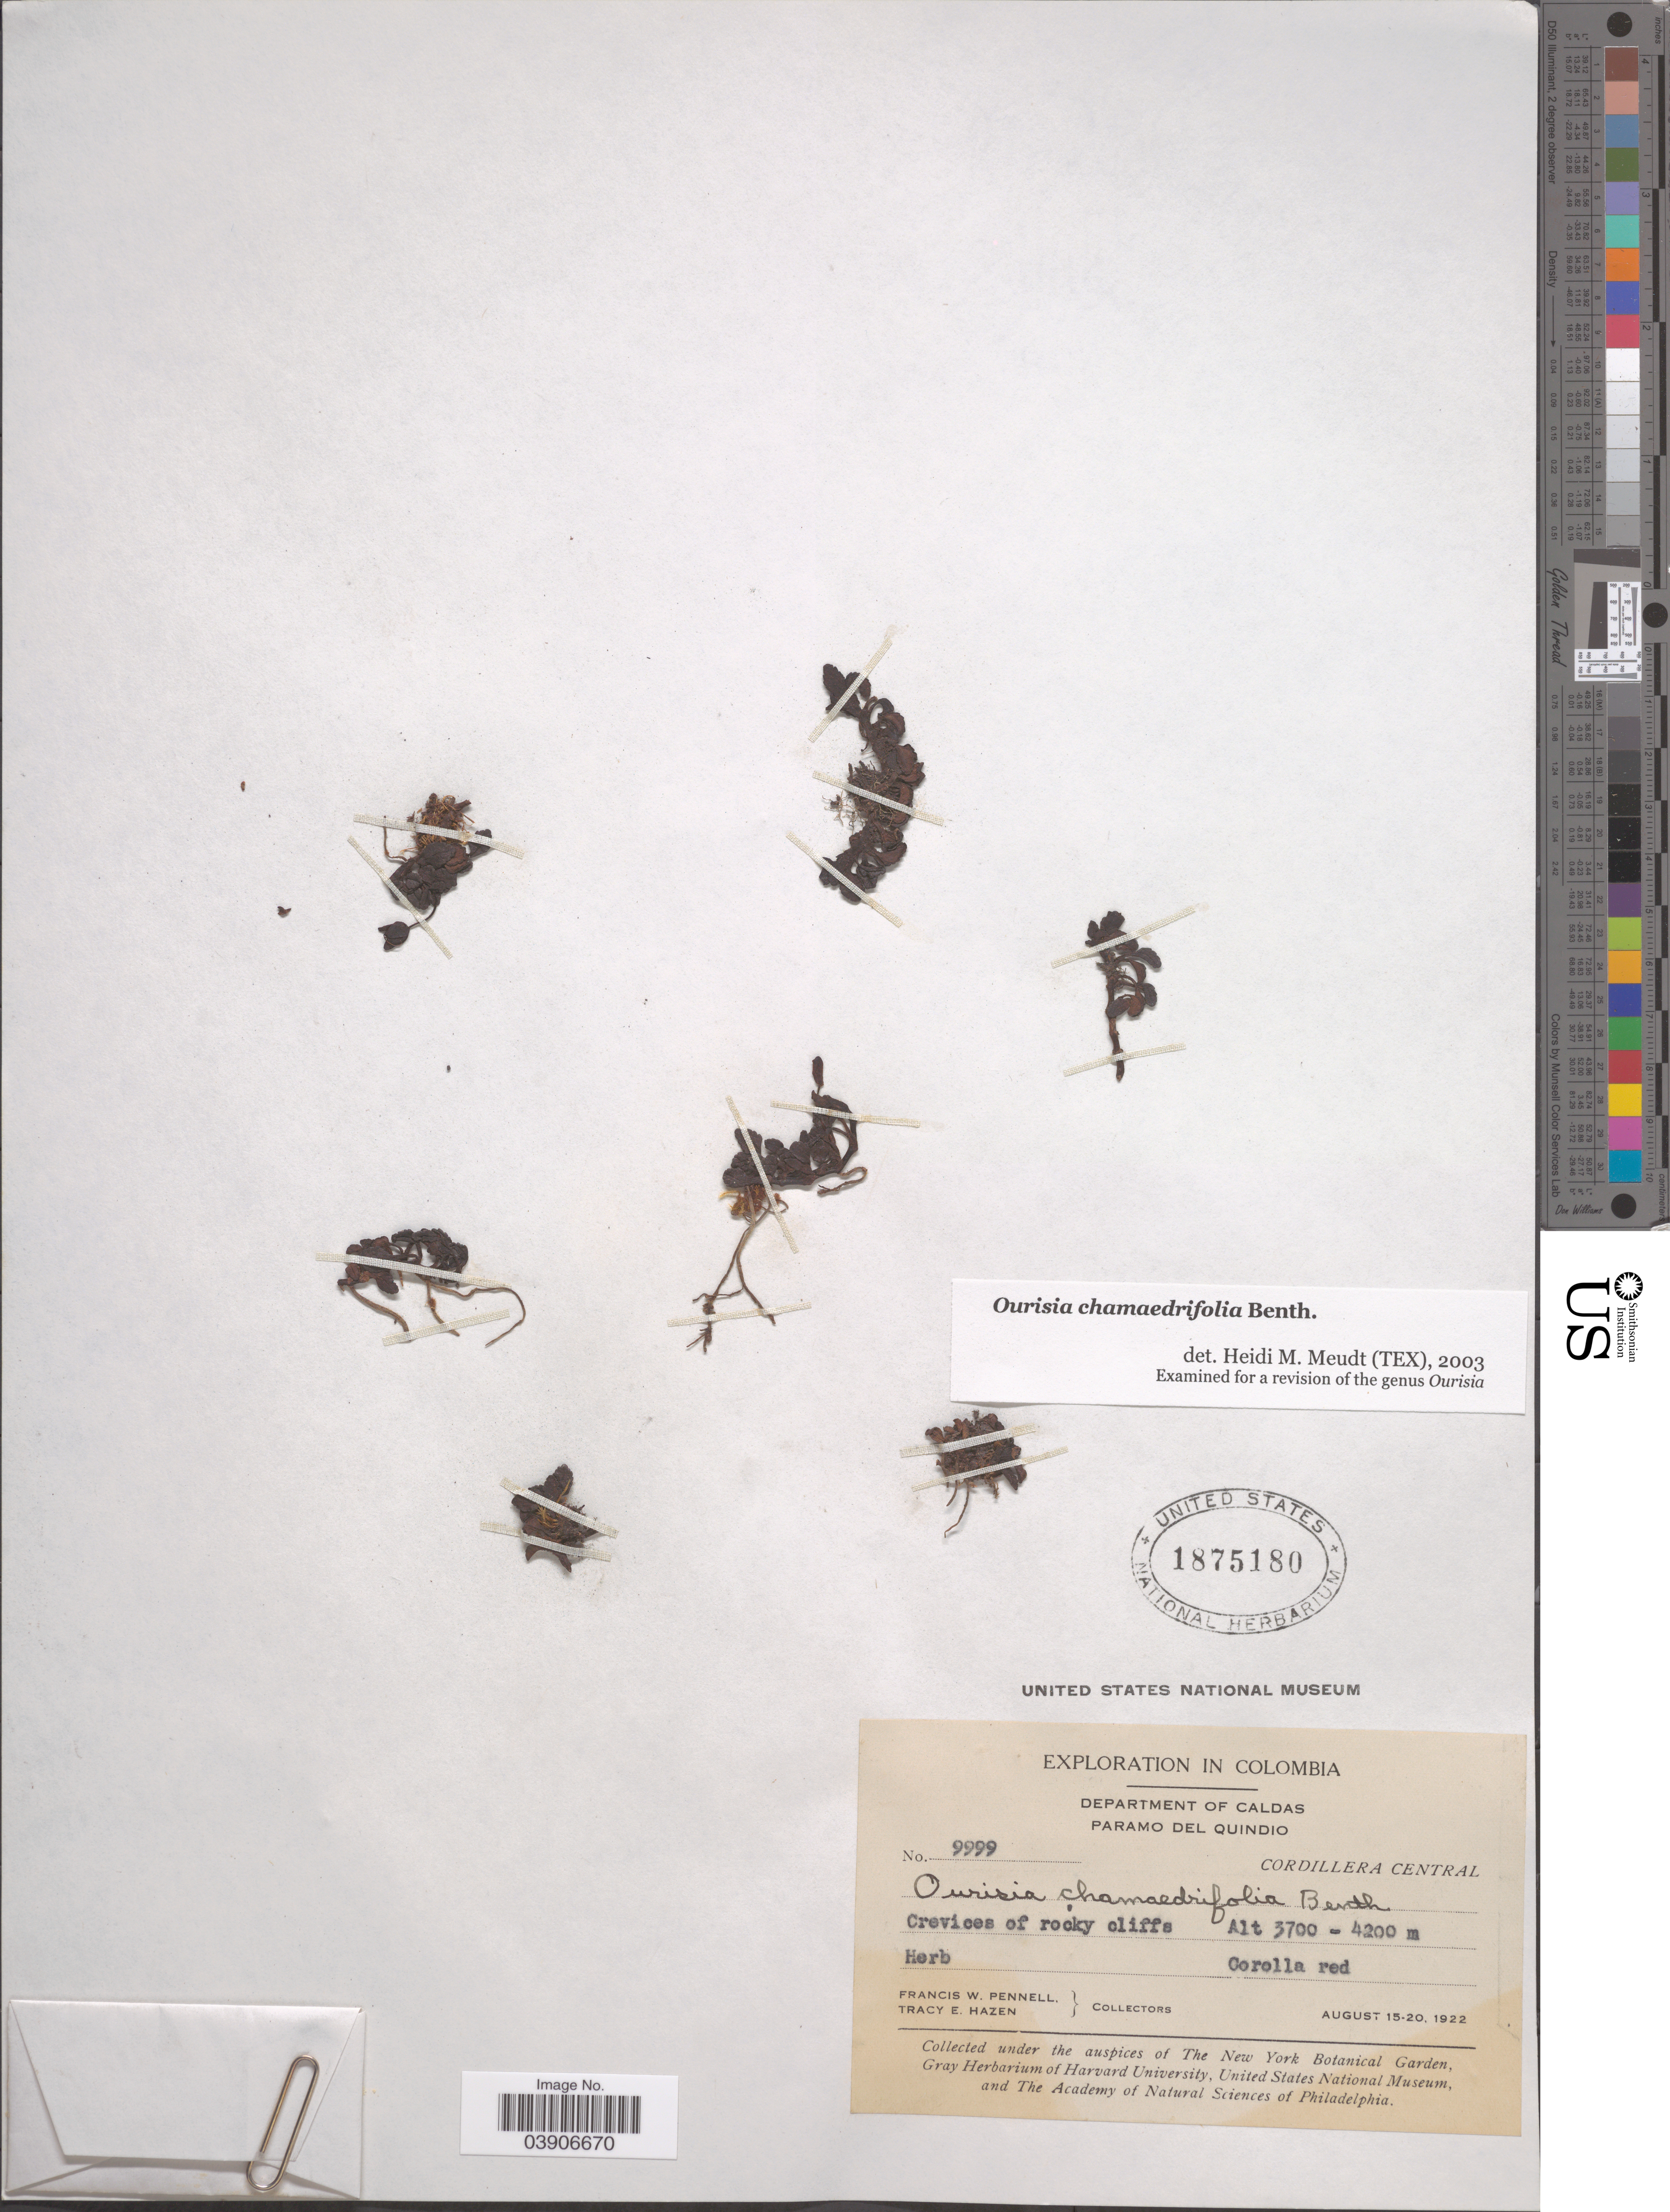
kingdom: Plantae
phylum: Tracheophyta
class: Magnoliopsida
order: Lamiales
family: Plantaginaceae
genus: Ourisia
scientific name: Ourisia chamaedrifolia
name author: Benth.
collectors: F. W. Pennell & T. E. Hazen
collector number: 9999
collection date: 1922-08-15/1922-08-20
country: Colombia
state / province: Caldas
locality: Department of Caldas. Paramo del Quindio. Cordillera Central.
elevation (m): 3700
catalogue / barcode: US 1875180